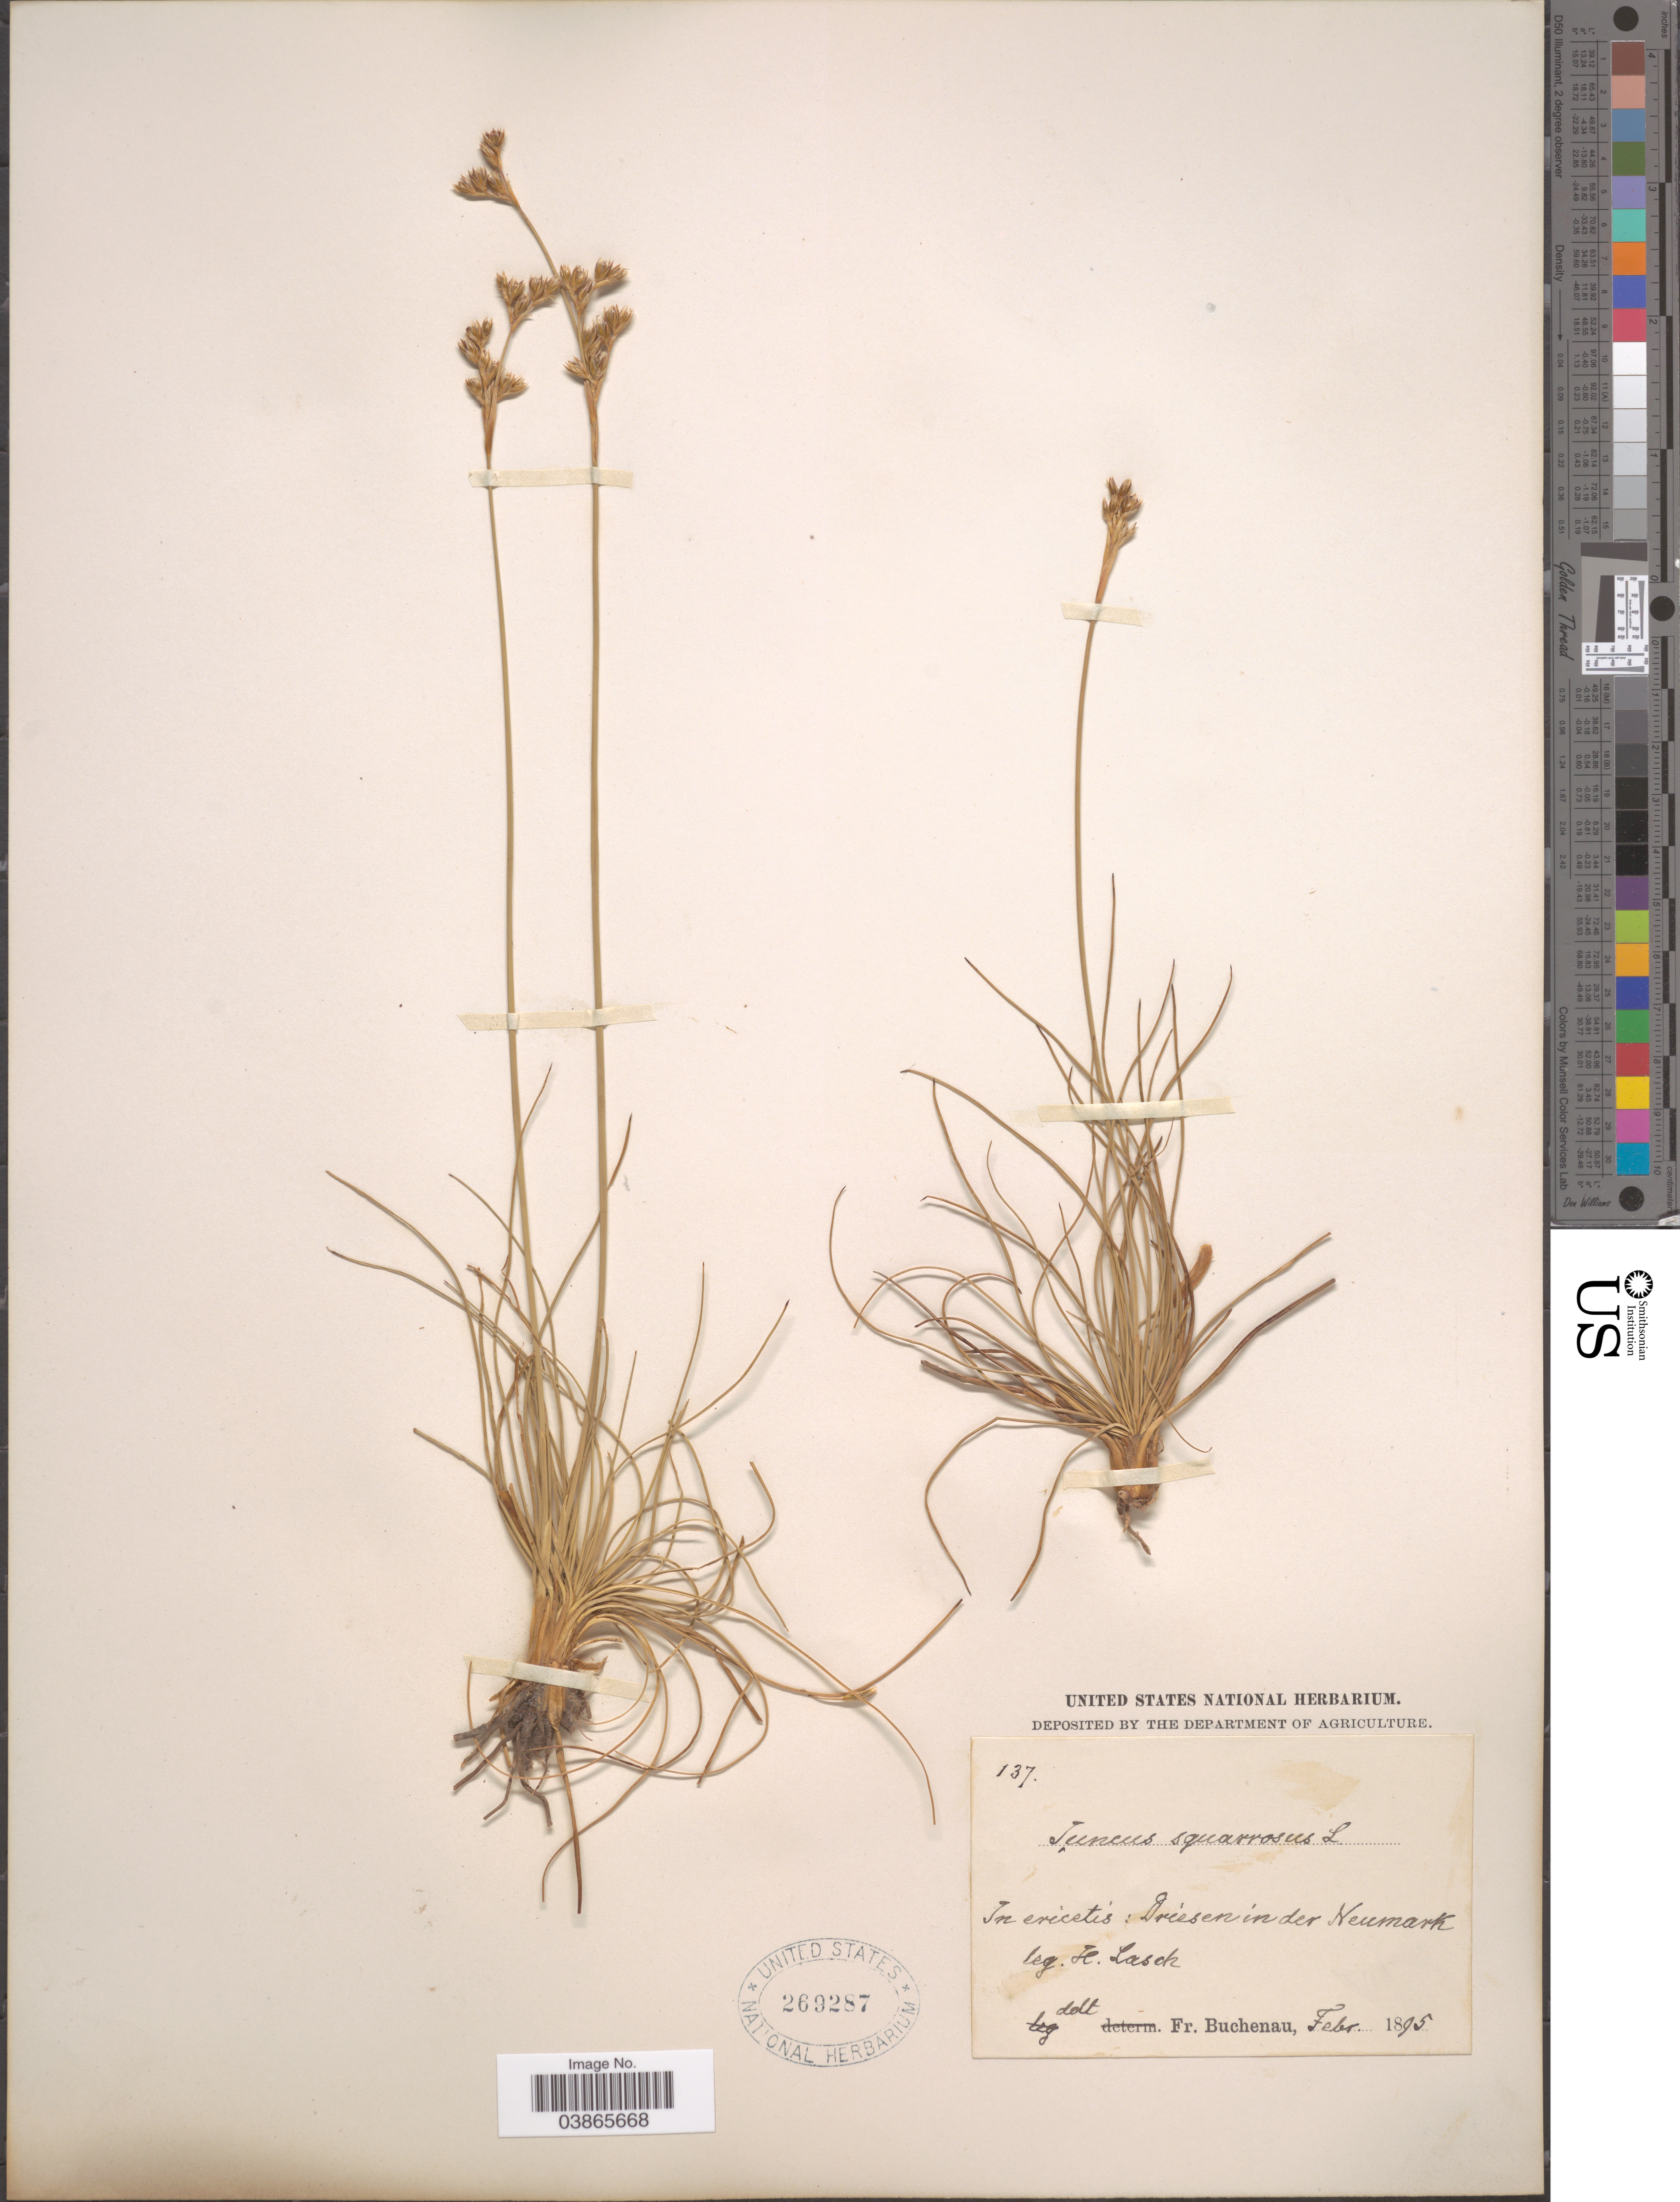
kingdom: Plantae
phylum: Tracheophyta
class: Liliopsida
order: Poales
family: Juncaceae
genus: Juncus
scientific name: Juncus squarrosus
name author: L.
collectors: H. Lasch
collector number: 137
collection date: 1895-02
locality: In ericetis: Driesen in der Neumark.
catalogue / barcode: US 269287